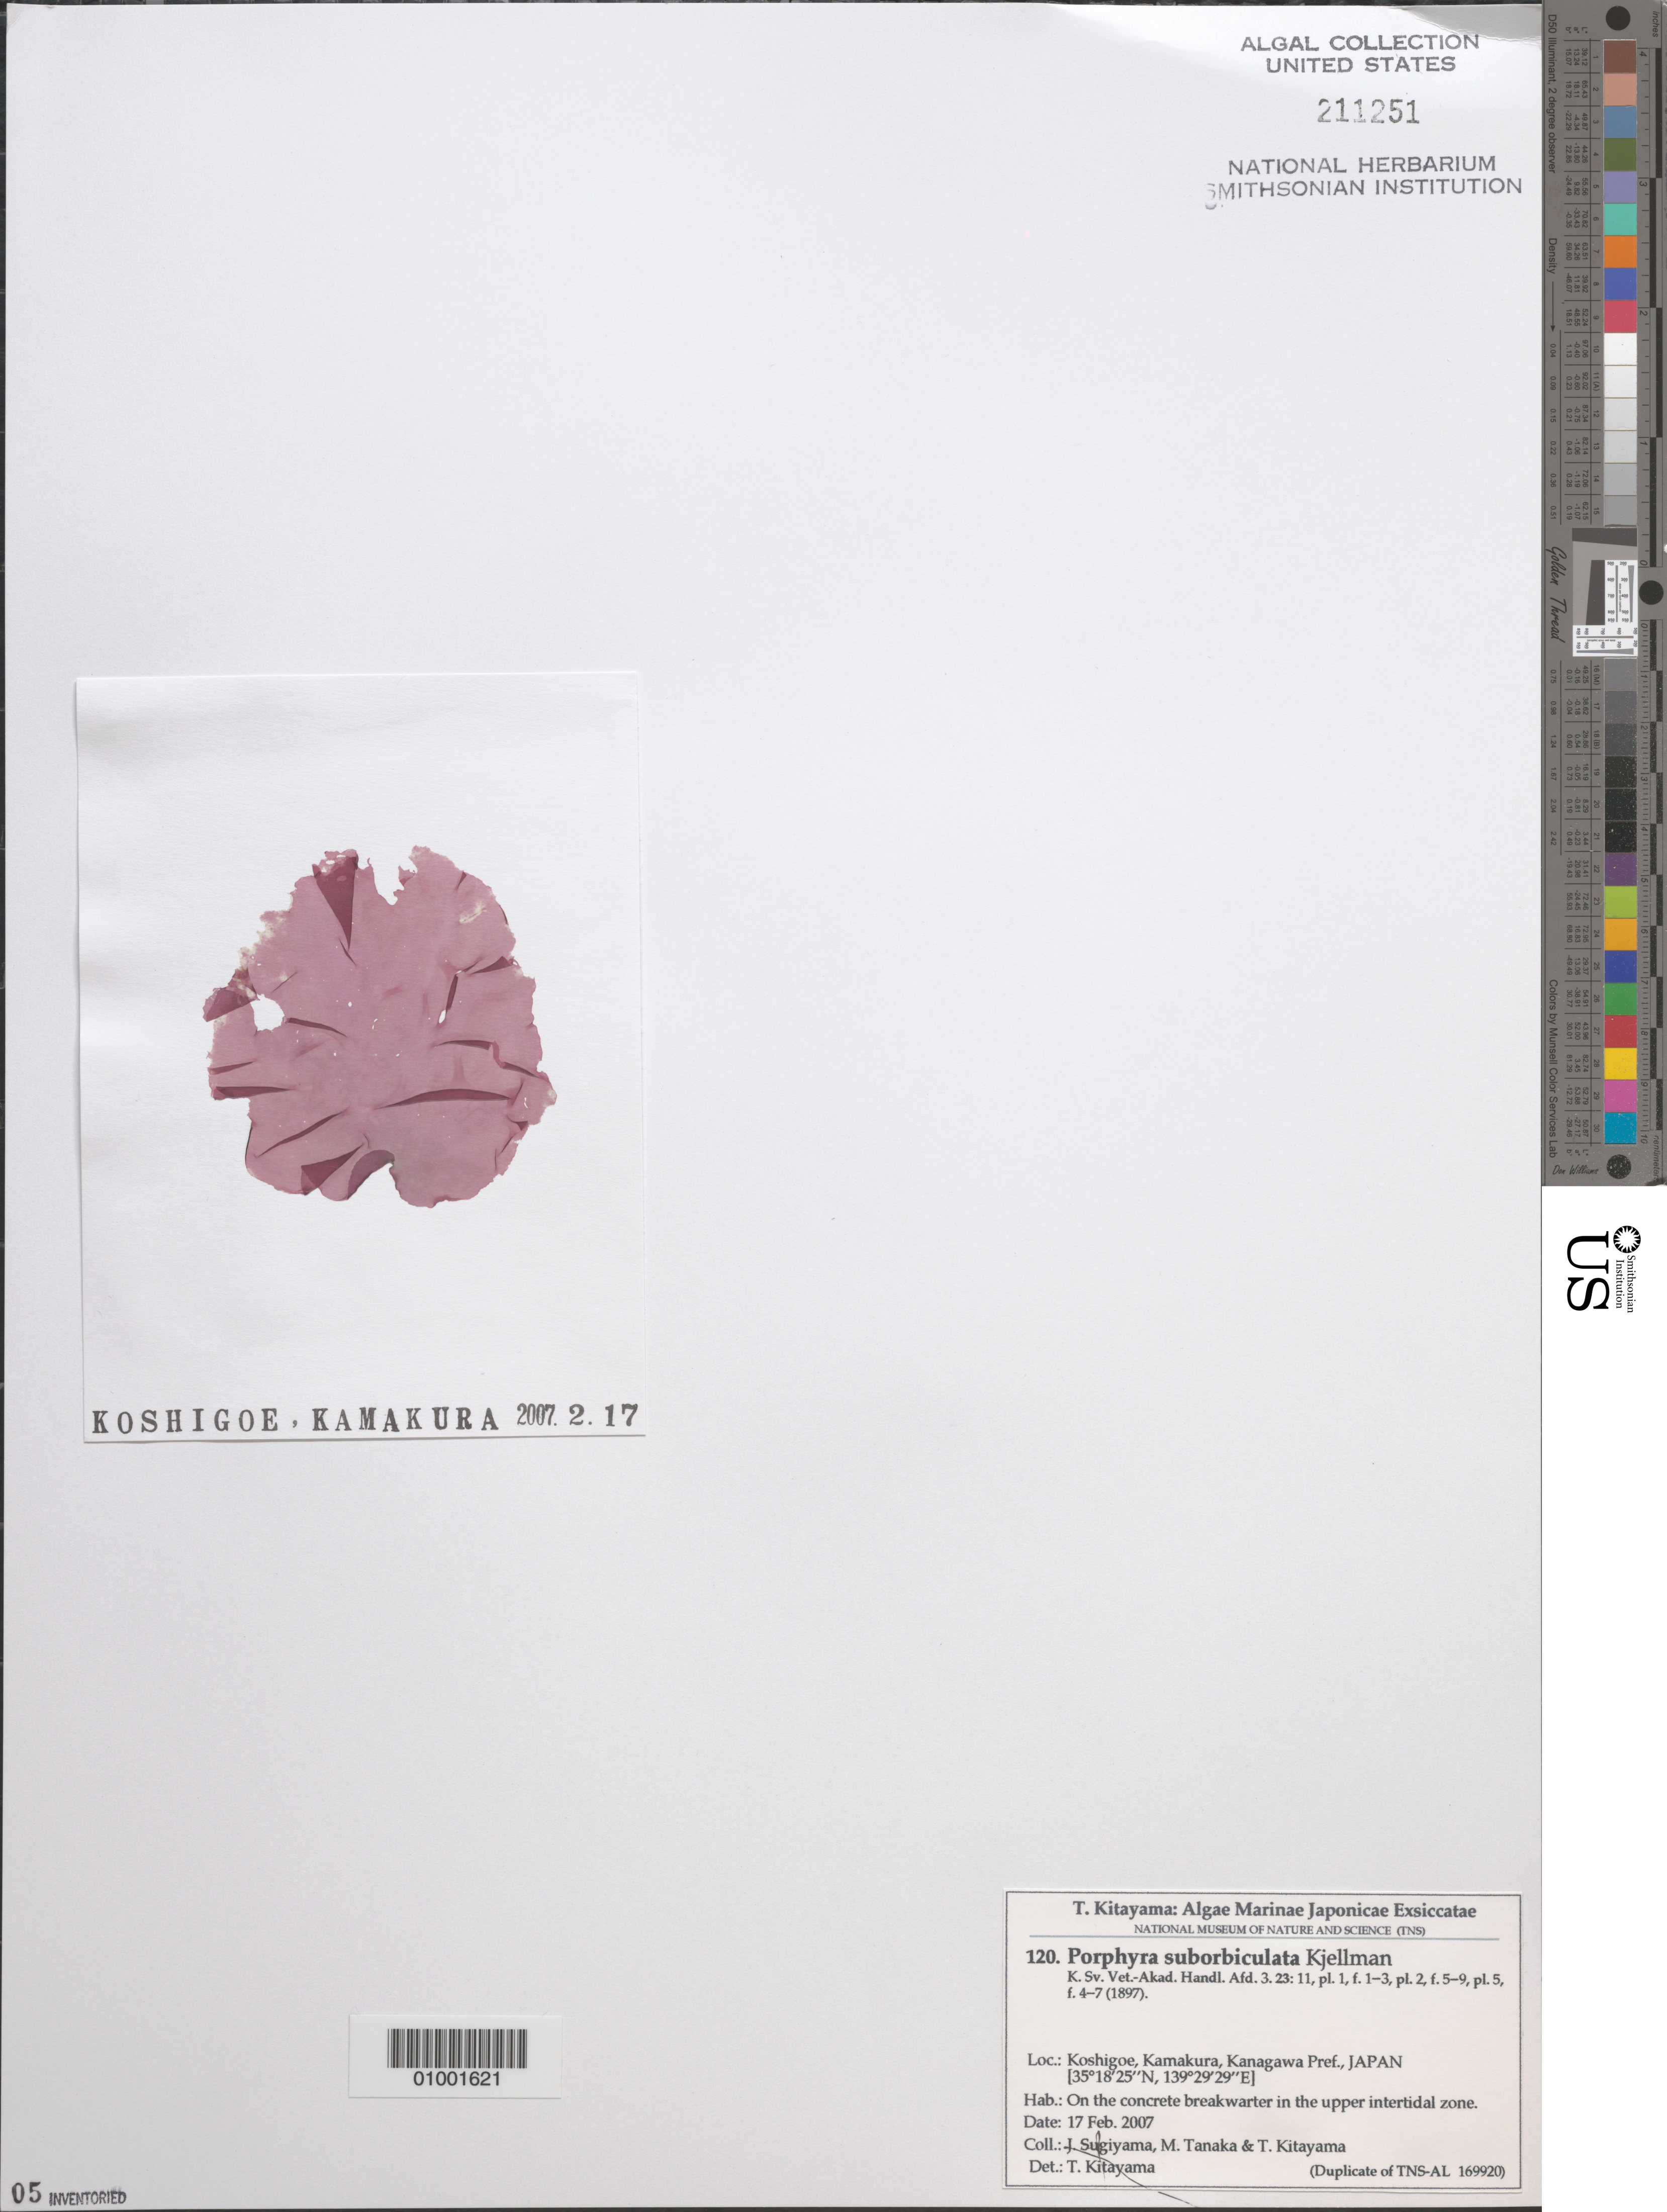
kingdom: Plantae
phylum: Rhodophyta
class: Bangiophyceae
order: Bangiales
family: Bangiaceae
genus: Porphyra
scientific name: Porphyra suborbiculata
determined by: Kitayama, T.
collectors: J. Sugiyama, M. Tanaka & T. Kitayama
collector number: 120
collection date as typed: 17 Feb 2007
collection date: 2007-02-17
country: Japan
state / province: Kanagawa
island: Honshu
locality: Koshigoe, Kamakura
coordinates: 35 18'25"N, 139 29'29"E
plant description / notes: Kitayama, T., Algae Marinae Japonicae Exsiccatae, Fasc. V (Nos. 101-125)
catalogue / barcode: US 211251